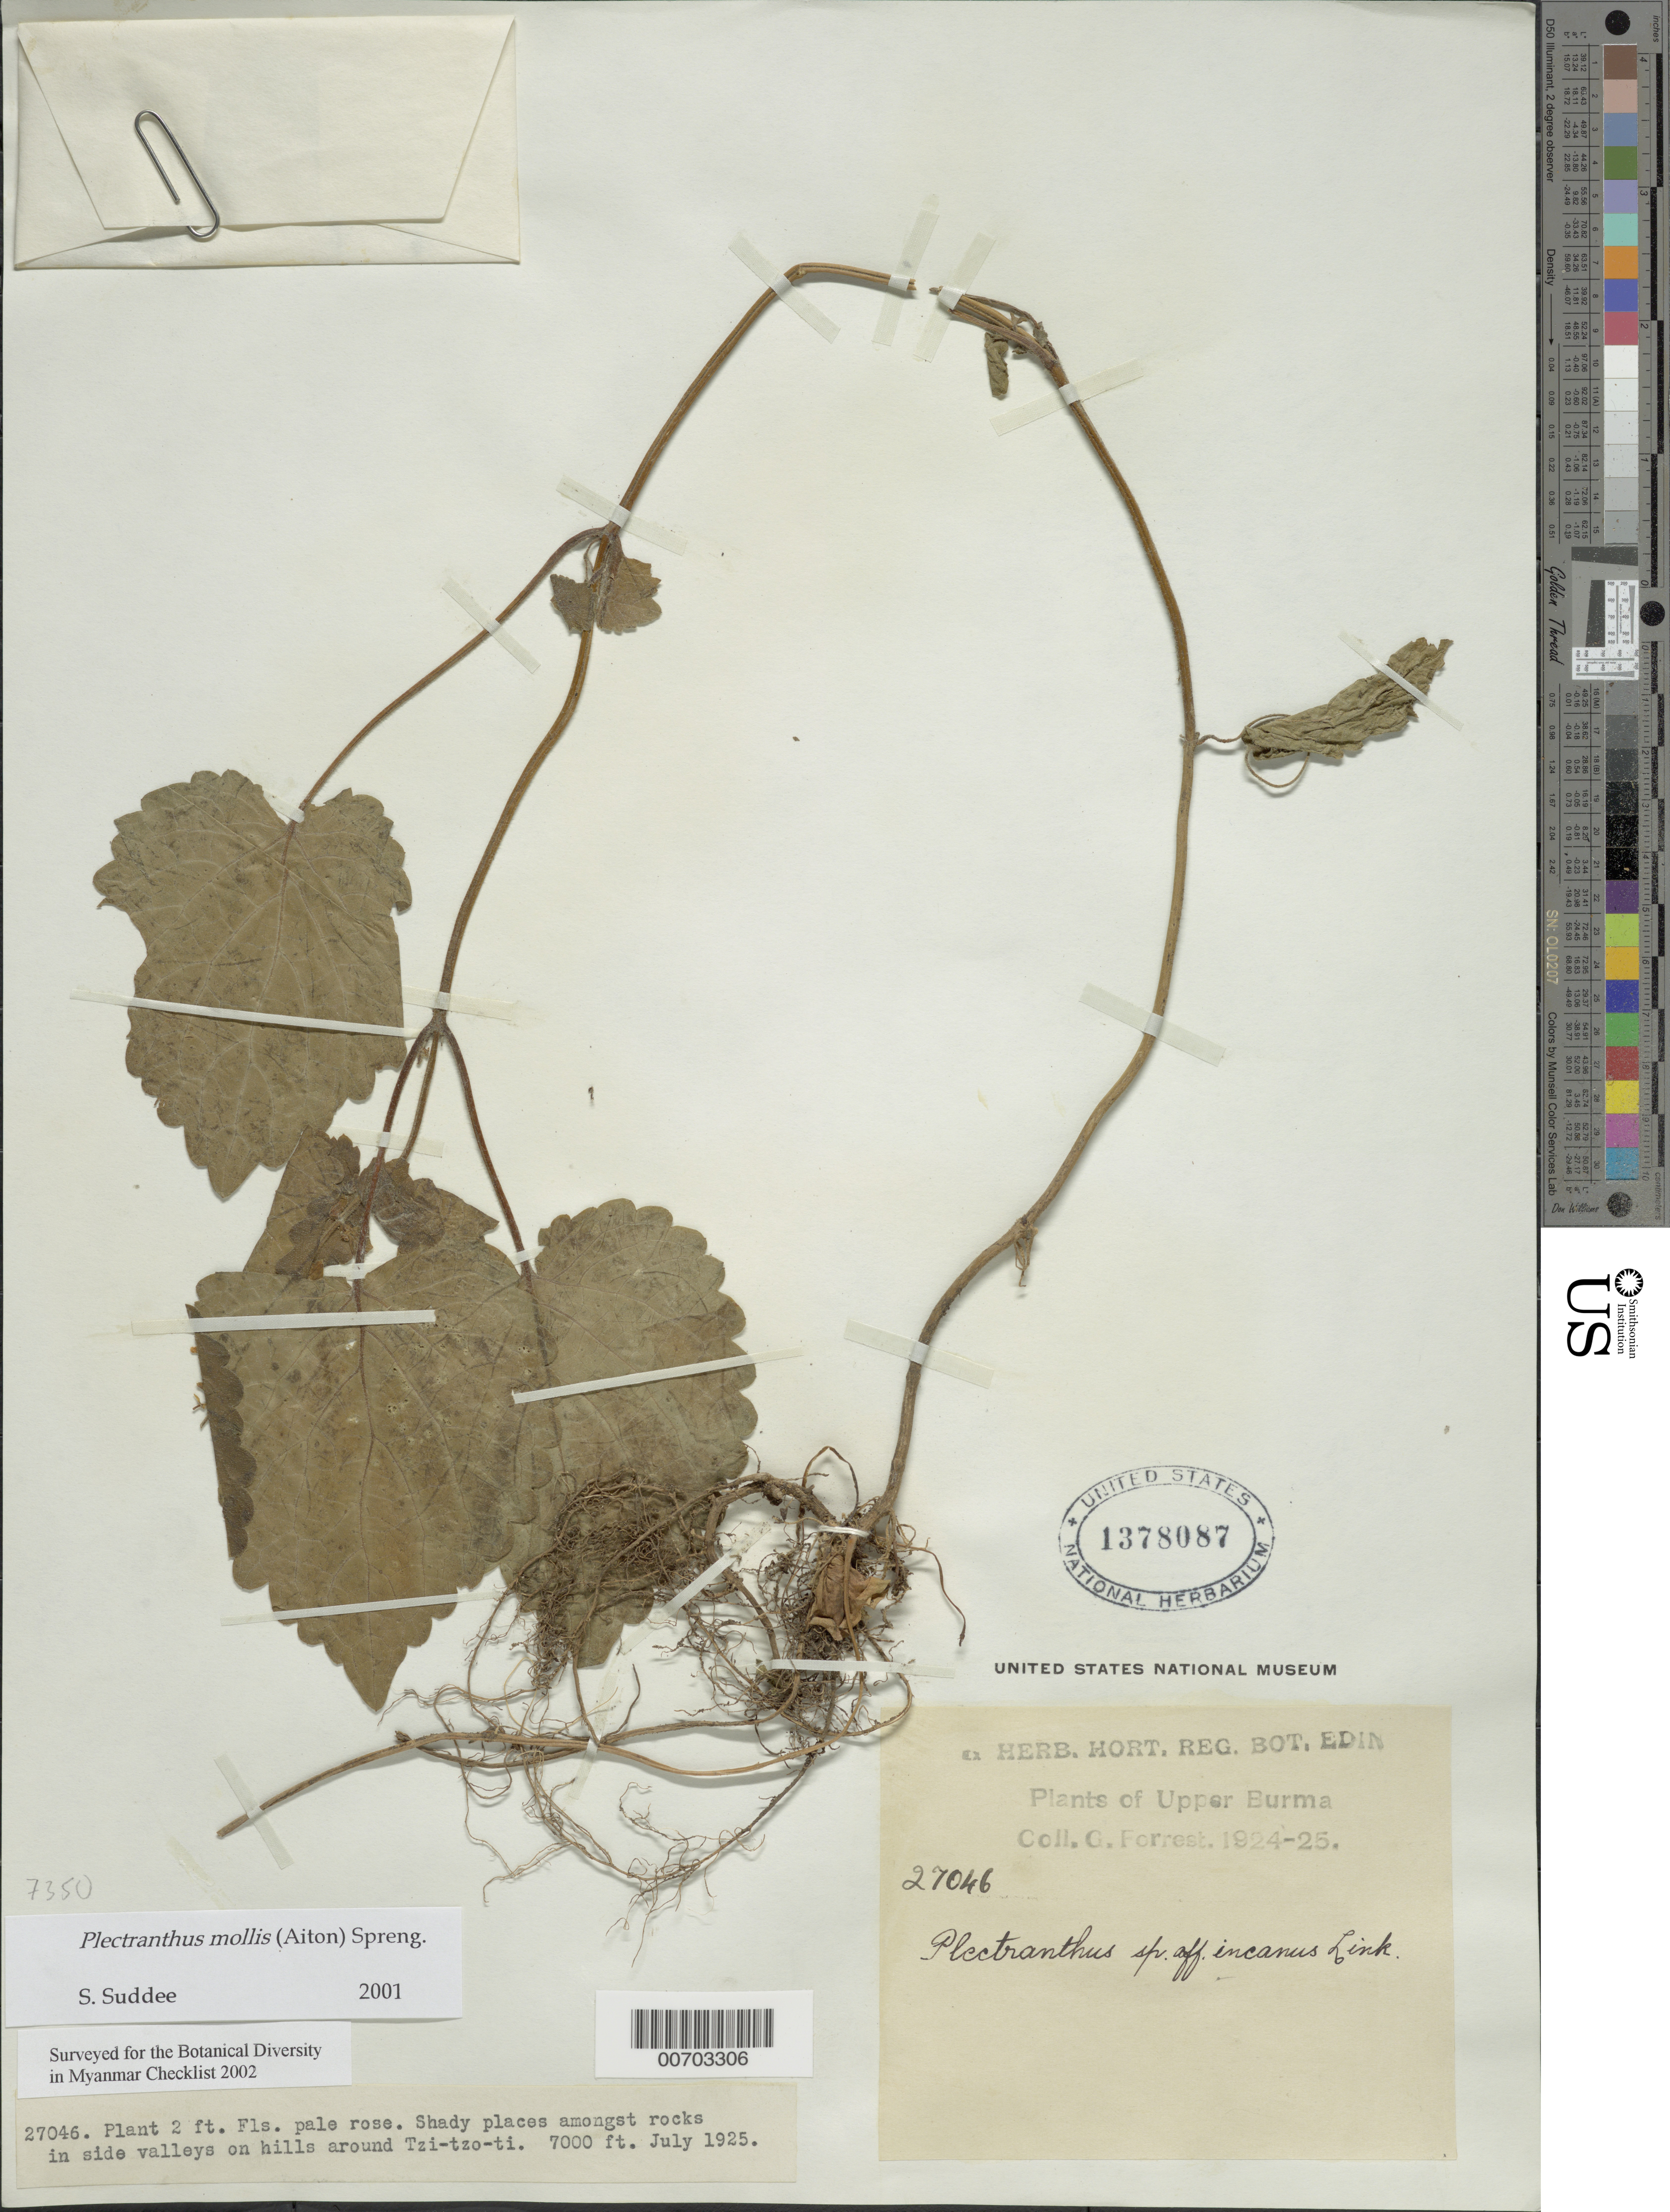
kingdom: Plantae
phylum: Tracheophyta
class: Magnoliopsida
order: Lamiales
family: Lamiaceae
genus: Plectranthus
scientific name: Plectranthus mollis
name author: (Aiton) Spreng.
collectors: G. Forrest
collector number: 27046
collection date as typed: Jul 1925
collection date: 1925-07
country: Myanmar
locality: Tzi-tzo-ti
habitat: Shady places among rocks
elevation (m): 2134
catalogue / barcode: US 1378087